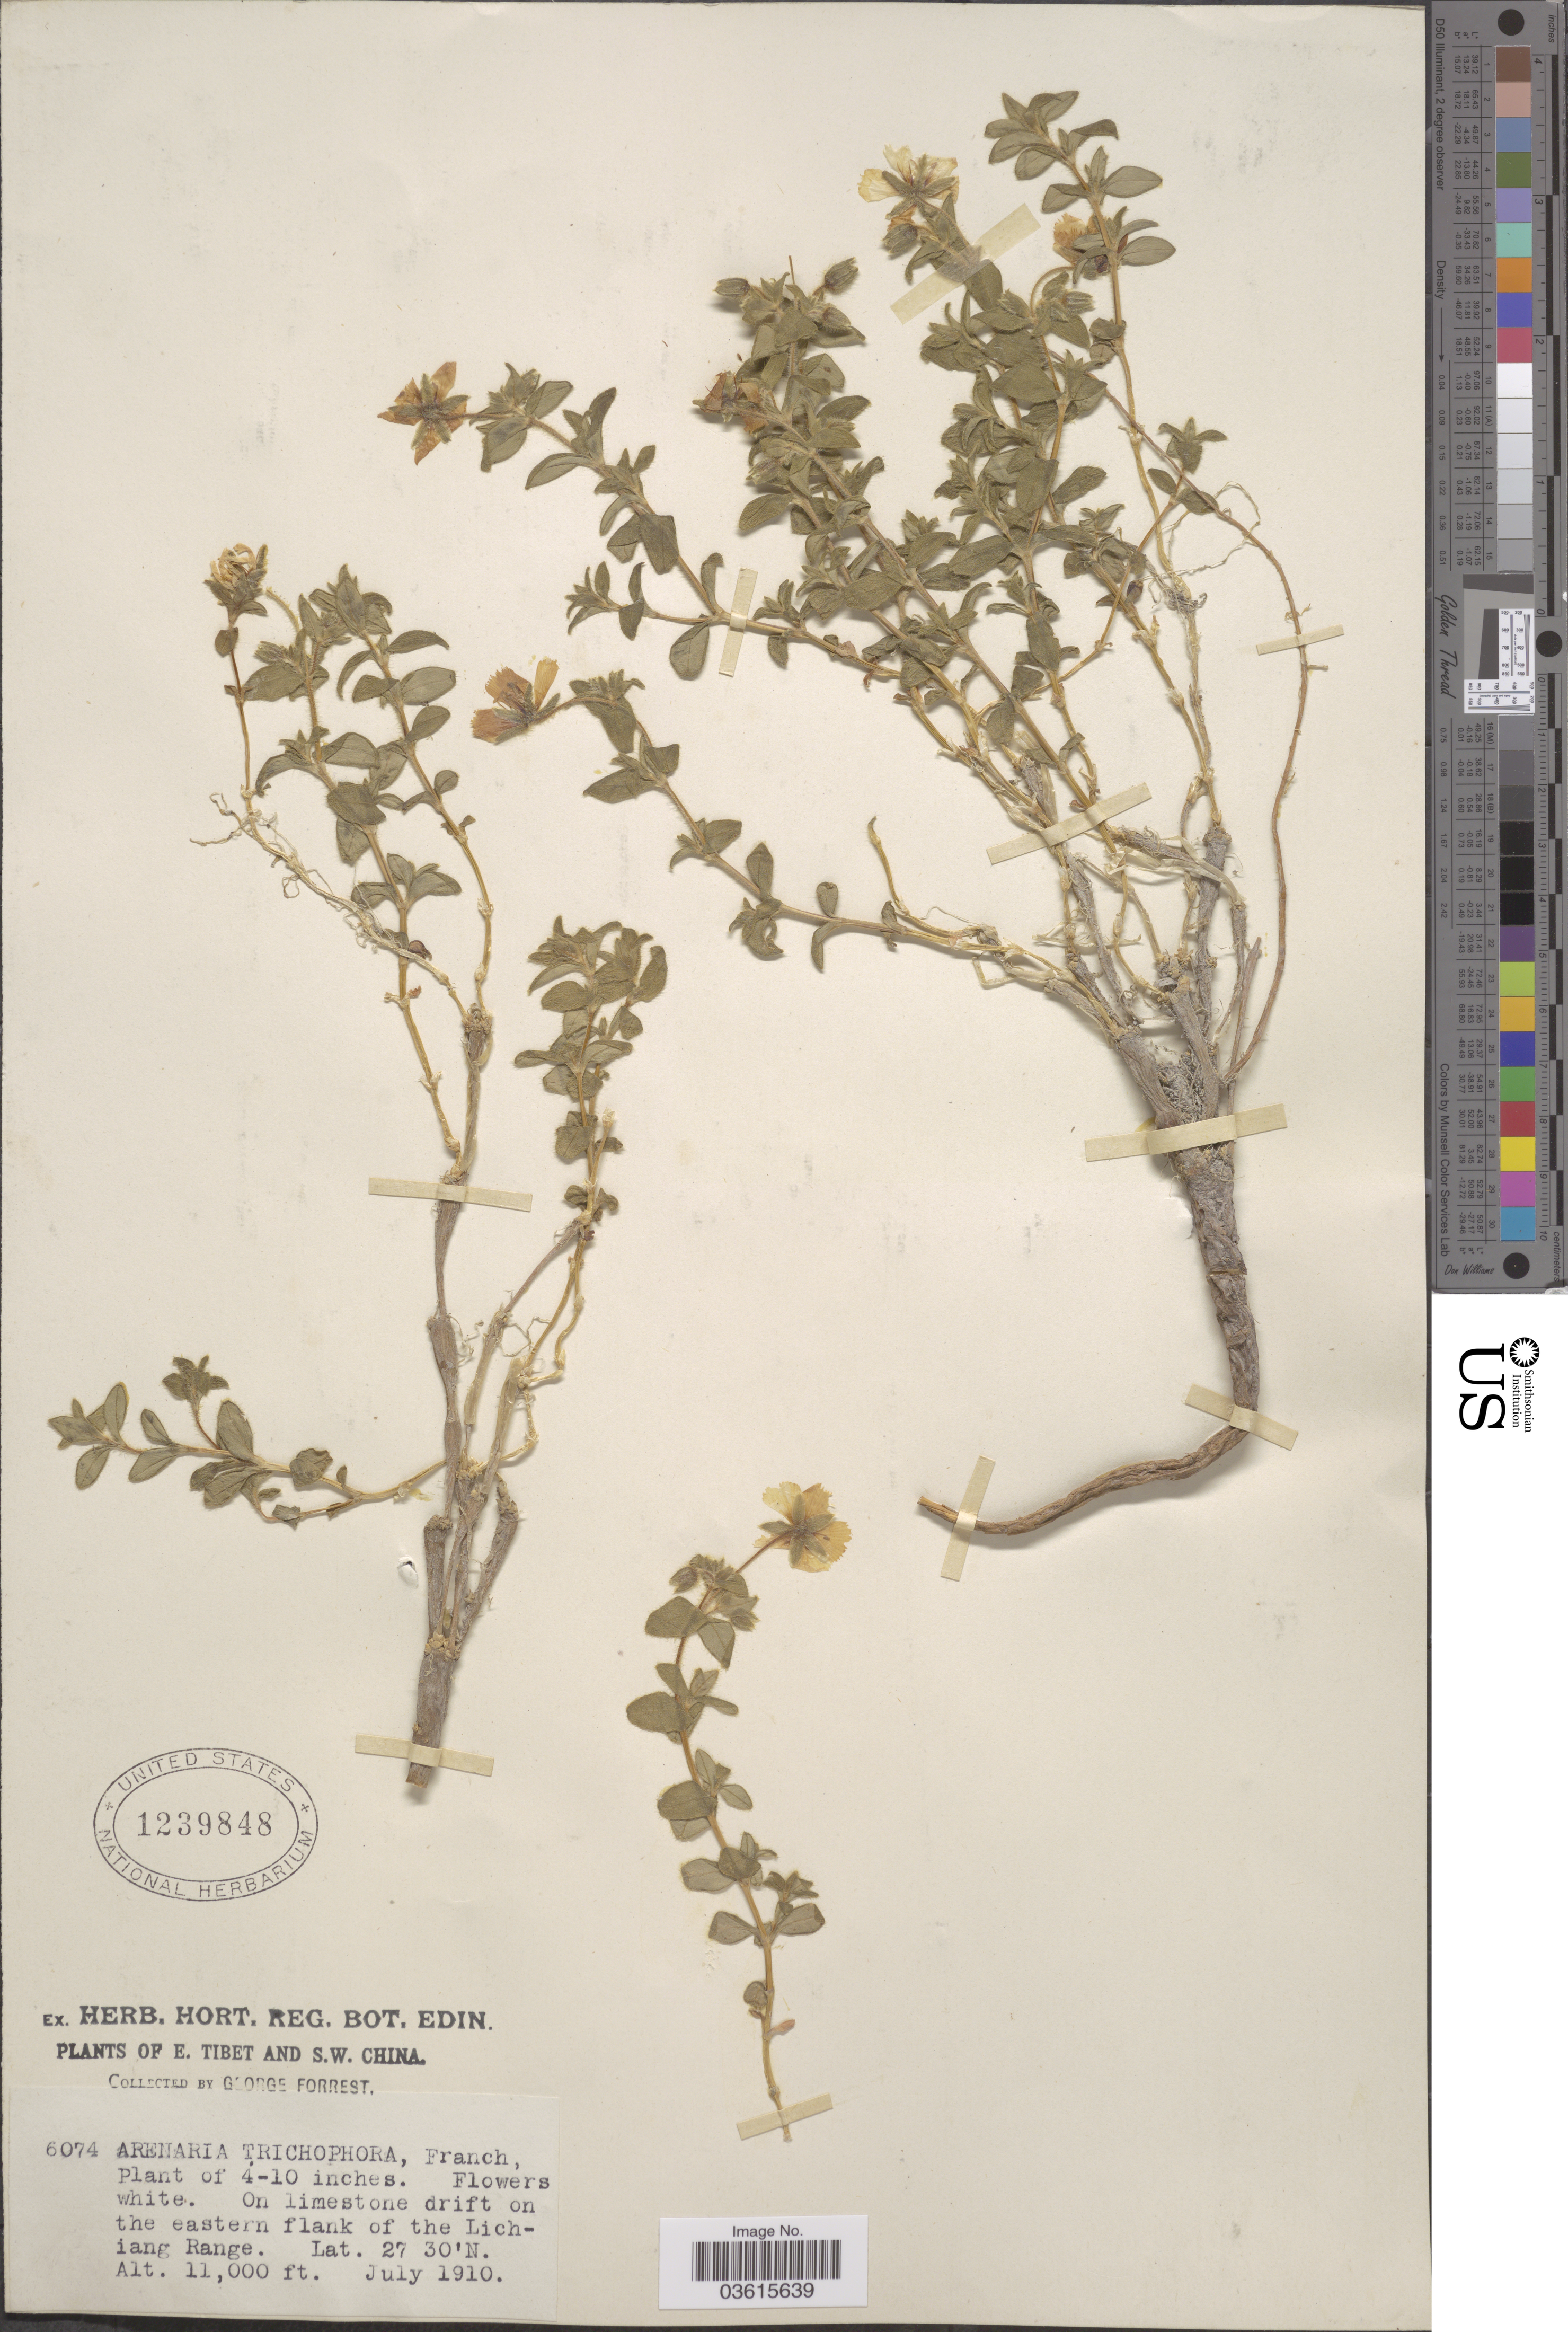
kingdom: Plantae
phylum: Tracheophyta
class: Magnoliopsida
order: Caryophyllales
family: Caryophyllaceae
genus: Odontostemma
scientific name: Odontostemma trichophorum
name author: (Franch.) Sadeghian & Zarre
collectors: G. Forrest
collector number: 6074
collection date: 1910-07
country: China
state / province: Xizang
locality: E. Tibet and S. W. China. Eastern flank of the Lichiang Range.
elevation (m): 3353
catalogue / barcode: US 1239848